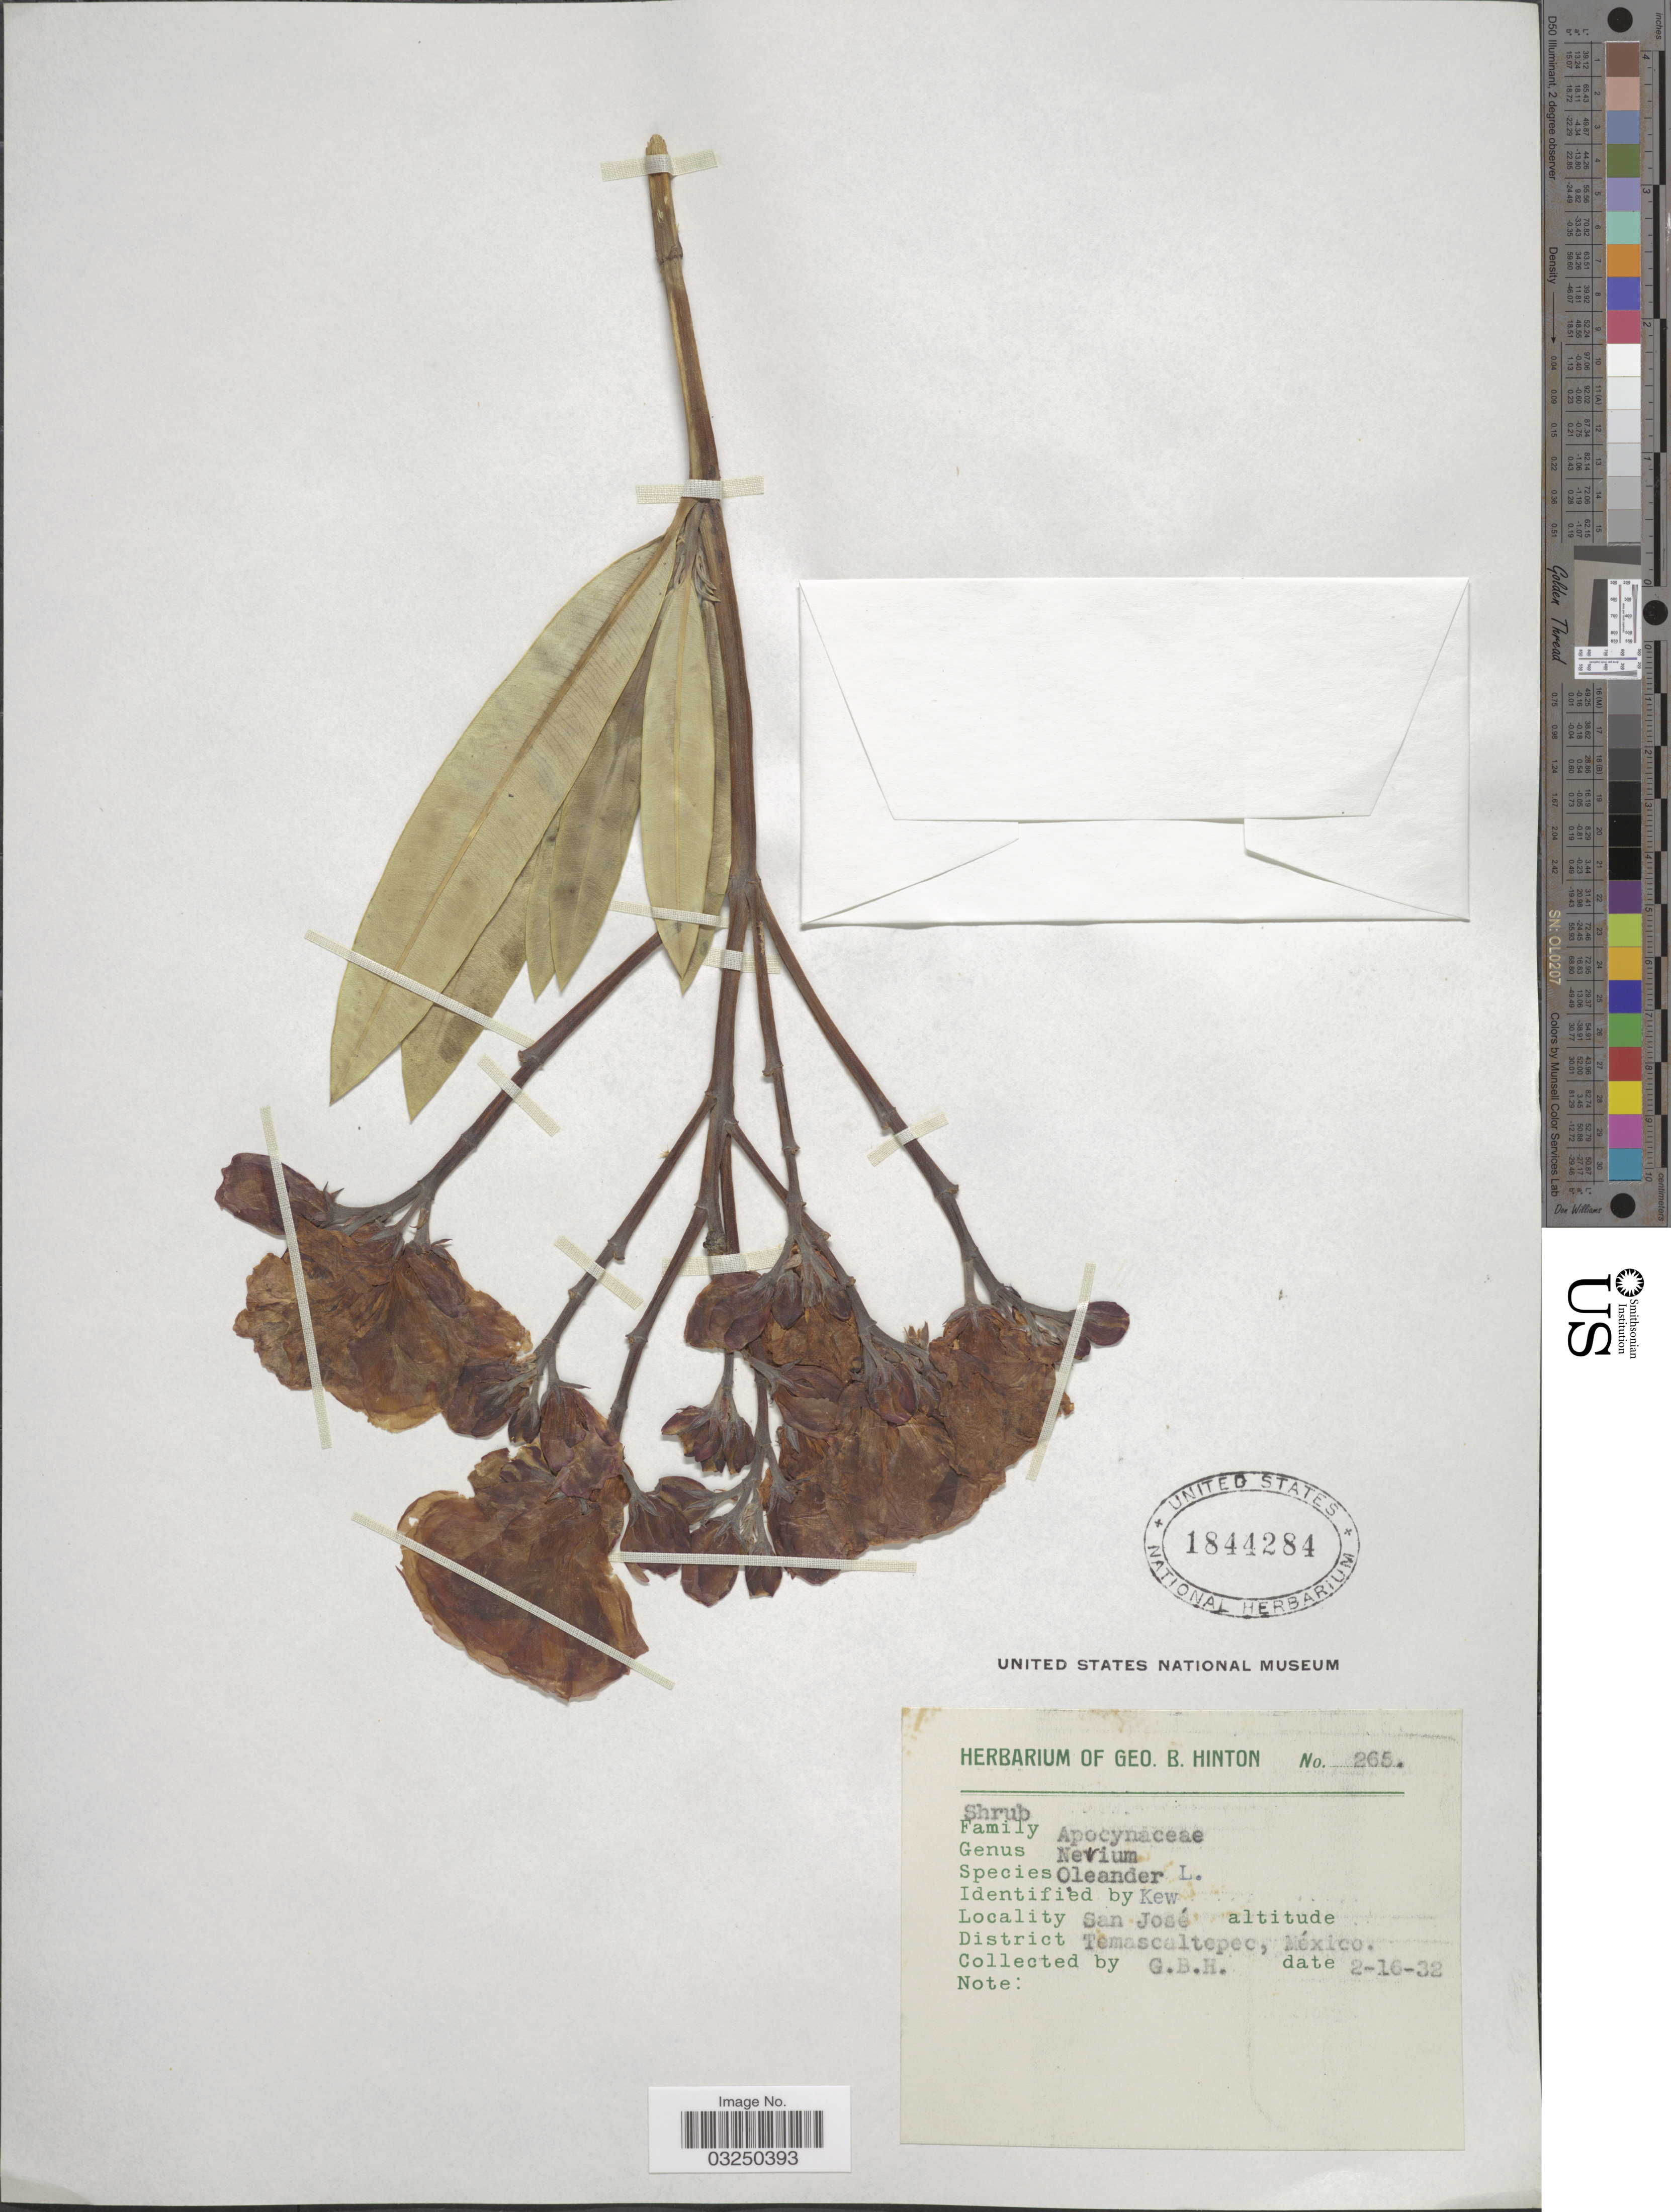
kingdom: Plantae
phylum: Tracheophyta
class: Magnoliopsida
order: Gentianales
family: Apocynaceae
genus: Nerium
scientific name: Nerium oleander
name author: L.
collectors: G. B. Hinton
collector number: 265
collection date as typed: Transcribed d/m/y: 16/2/32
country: Mexico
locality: San José, District Temascaltepec.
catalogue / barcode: US 1844284